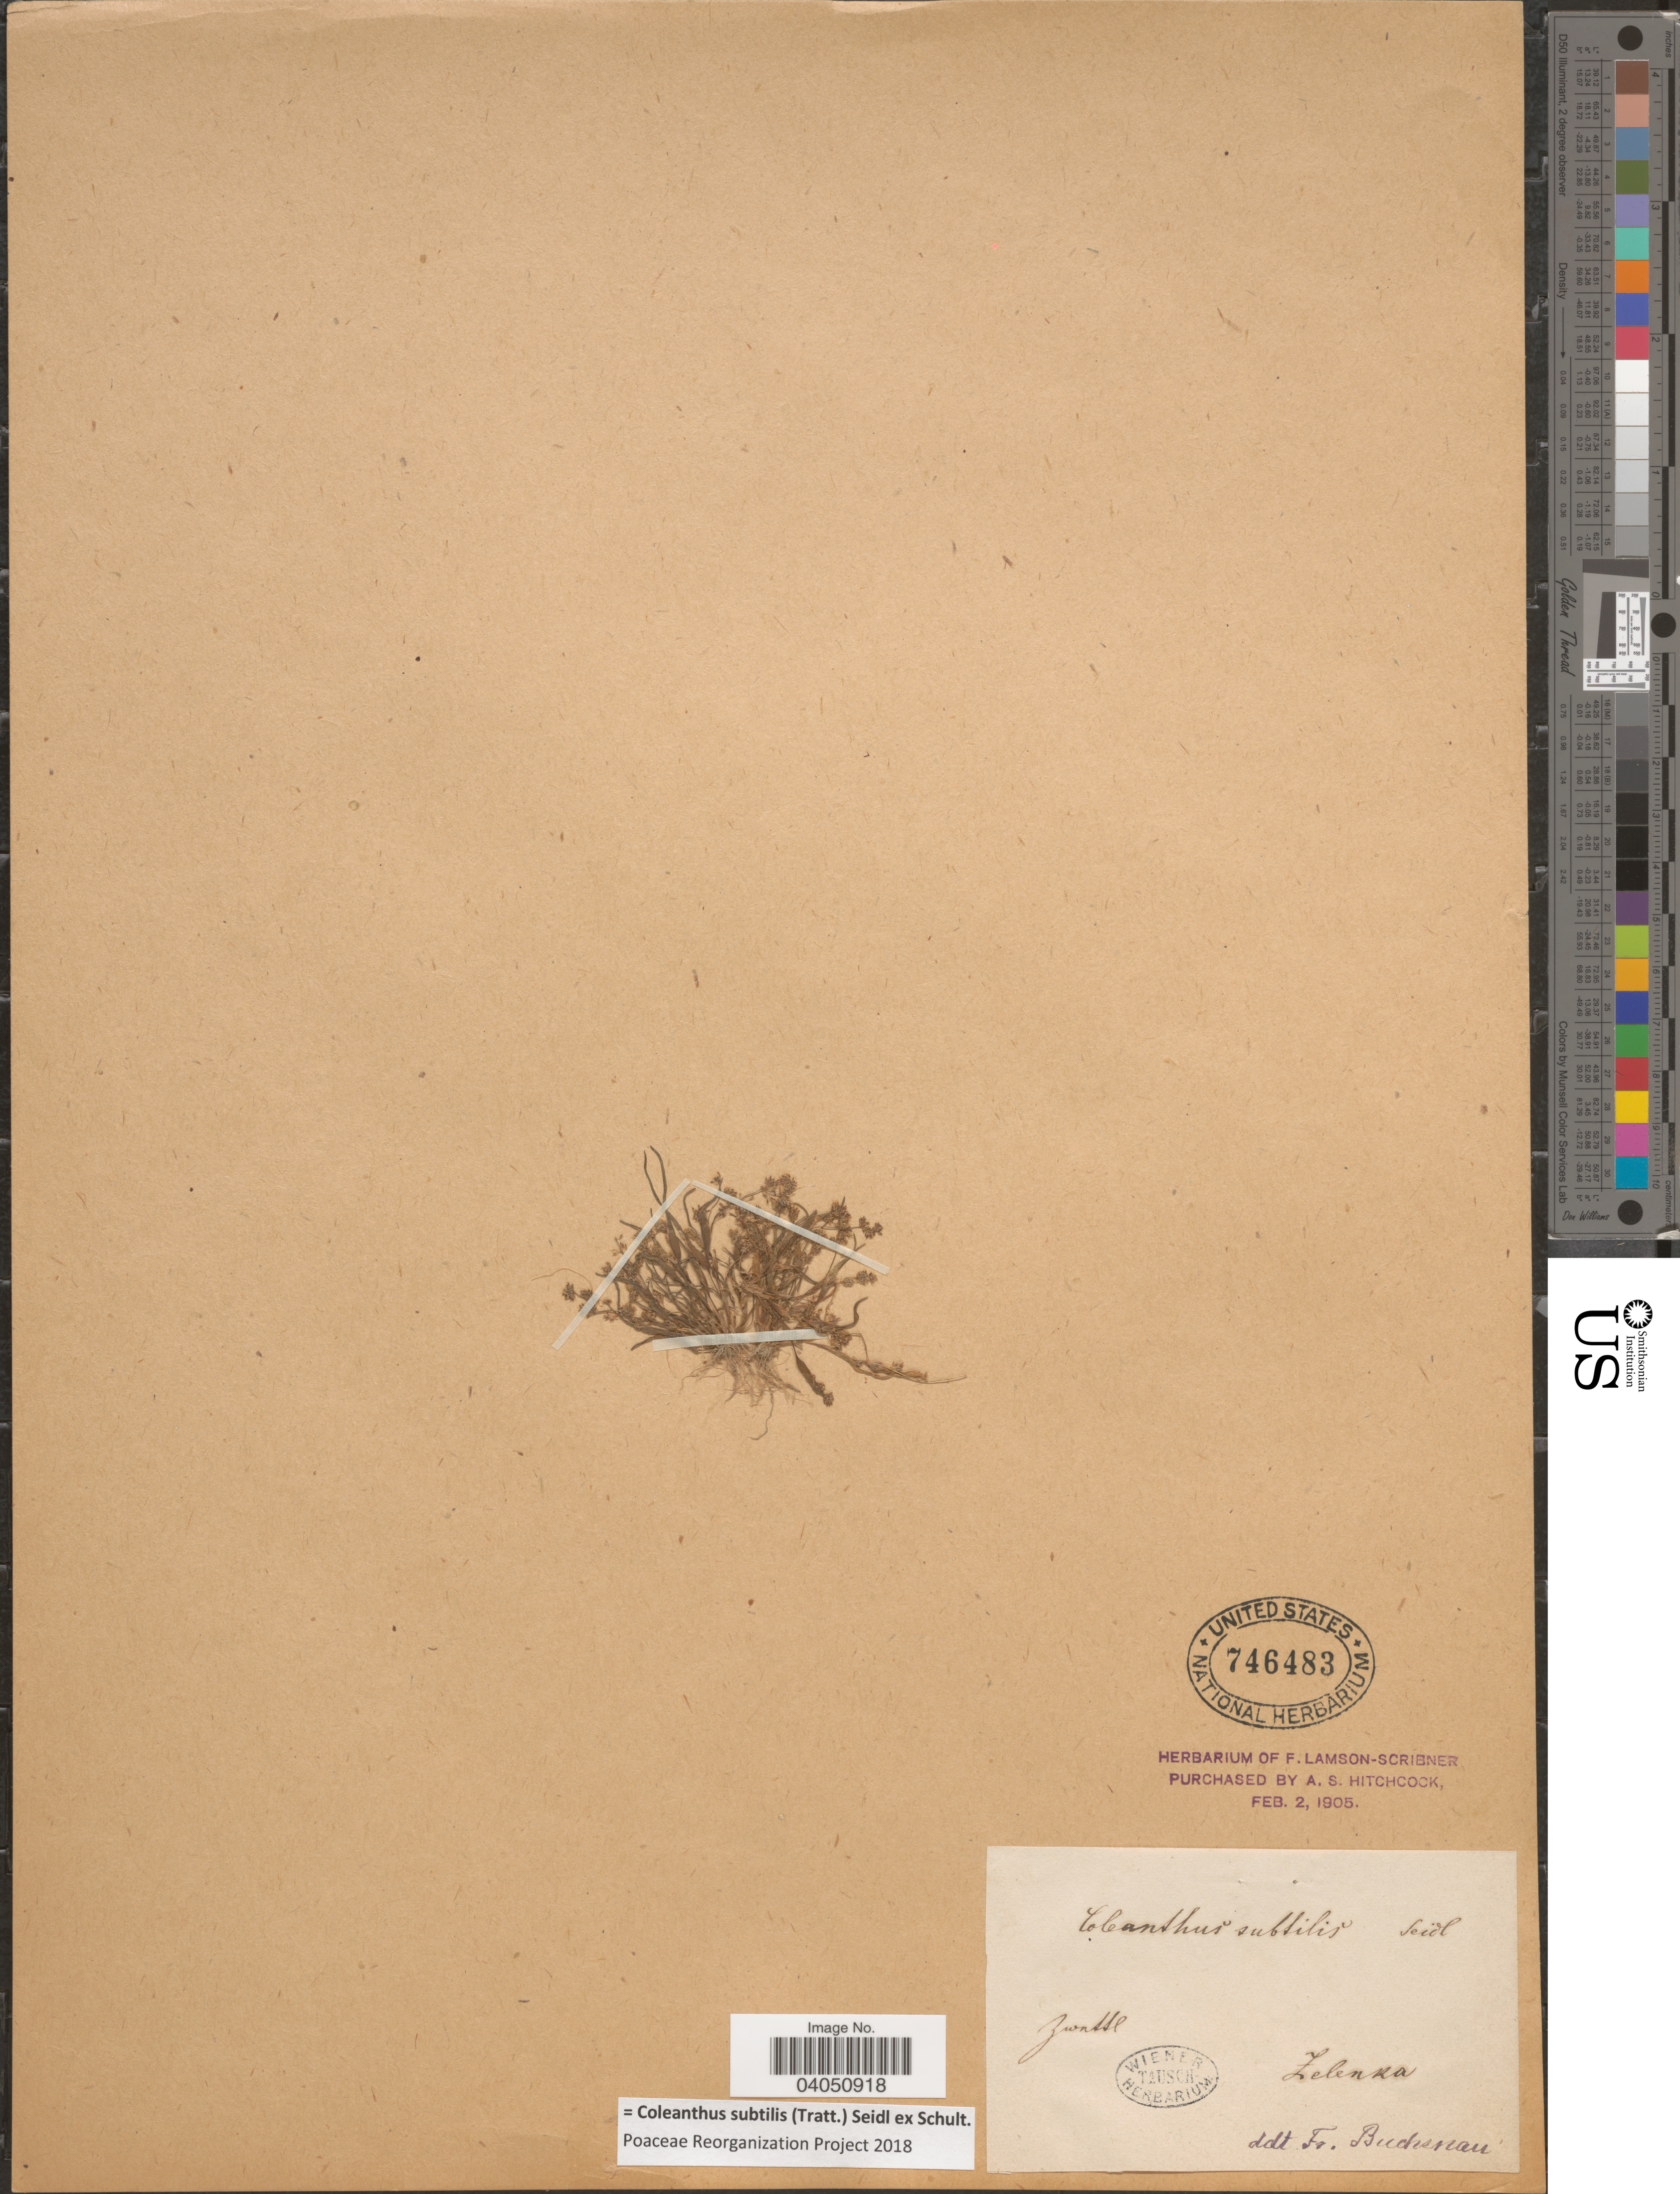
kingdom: Plantae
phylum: Tracheophyta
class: Liliopsida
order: Poales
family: Poaceae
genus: Coleanthus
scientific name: Coleanthus subtilis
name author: (Tratt.) Seidl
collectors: Zelenka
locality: Zwassl [interpreted].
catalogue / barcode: US 746483